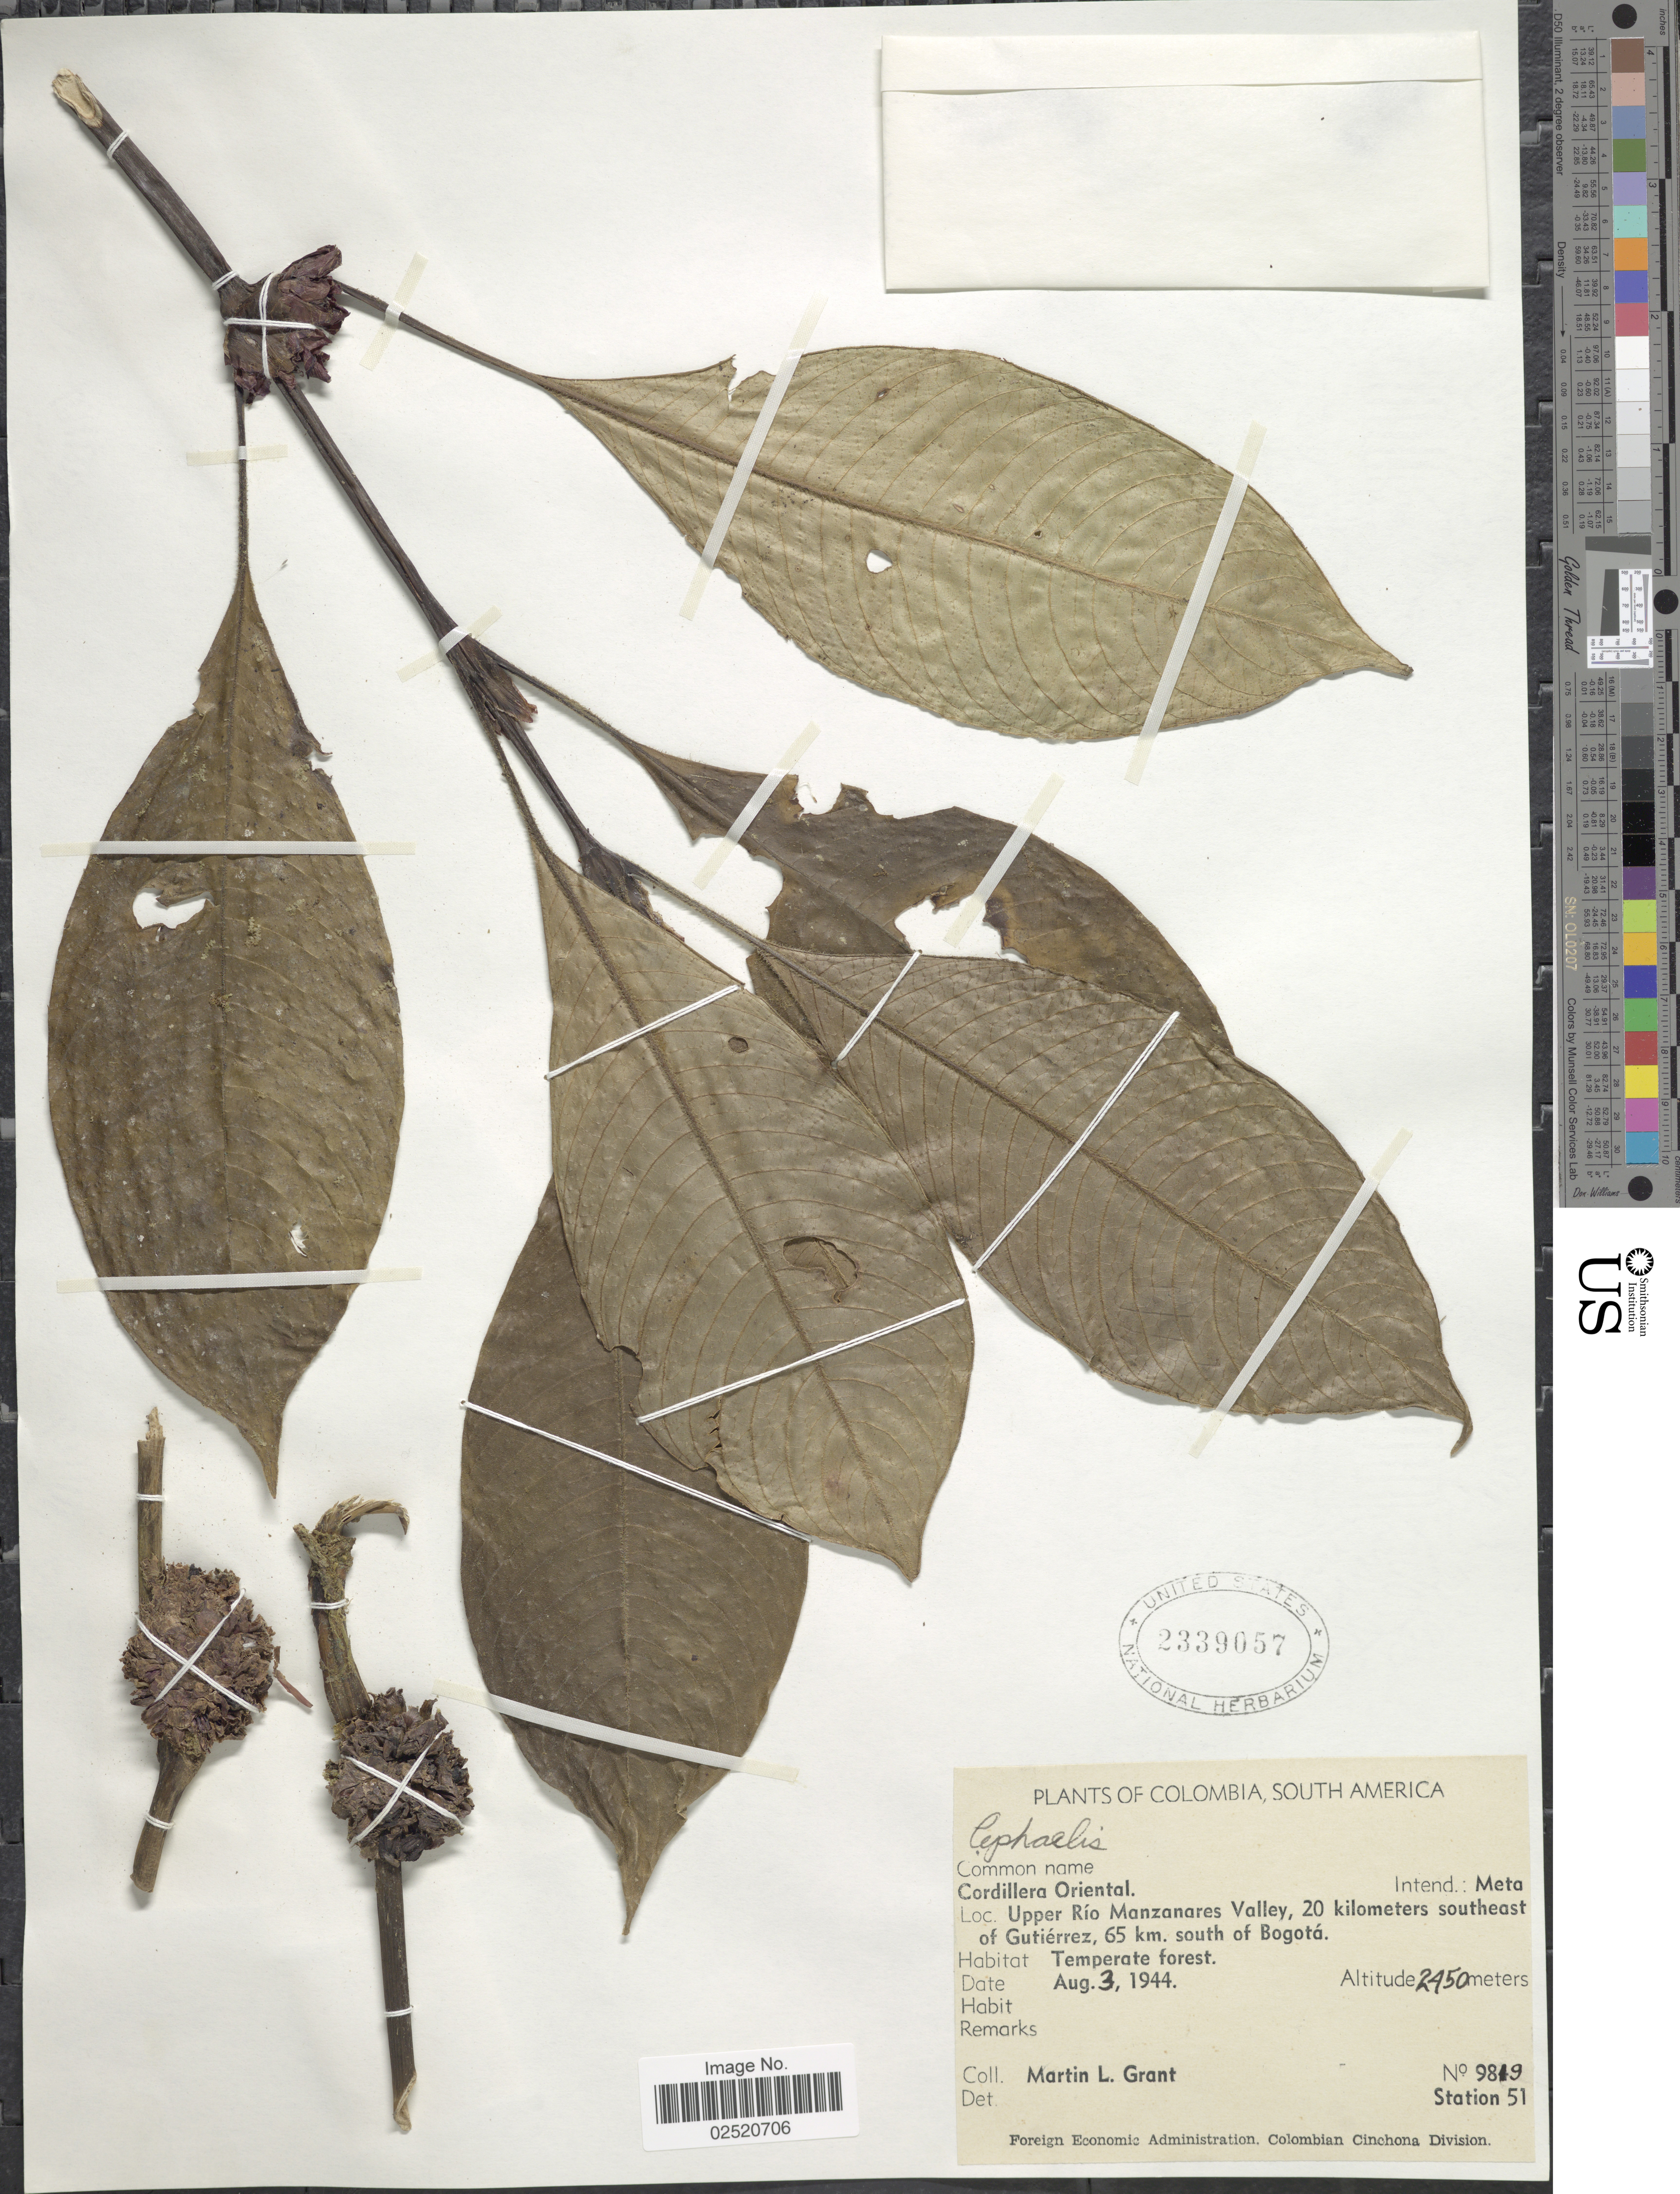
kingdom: Plantae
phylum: Tracheophyta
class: Magnoliopsida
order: Gentianales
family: Rubiaceae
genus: Psychotria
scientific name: Psychotria sp.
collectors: M. L. Grant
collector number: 9849*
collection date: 1944-08-03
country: Colombia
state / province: Meta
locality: Cordillera Oriental. Upper Río Manzanares Valley, 20 kilometers southeast of Gutiérrez, 65 km. south of Bogotá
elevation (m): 2450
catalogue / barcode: US 2339057